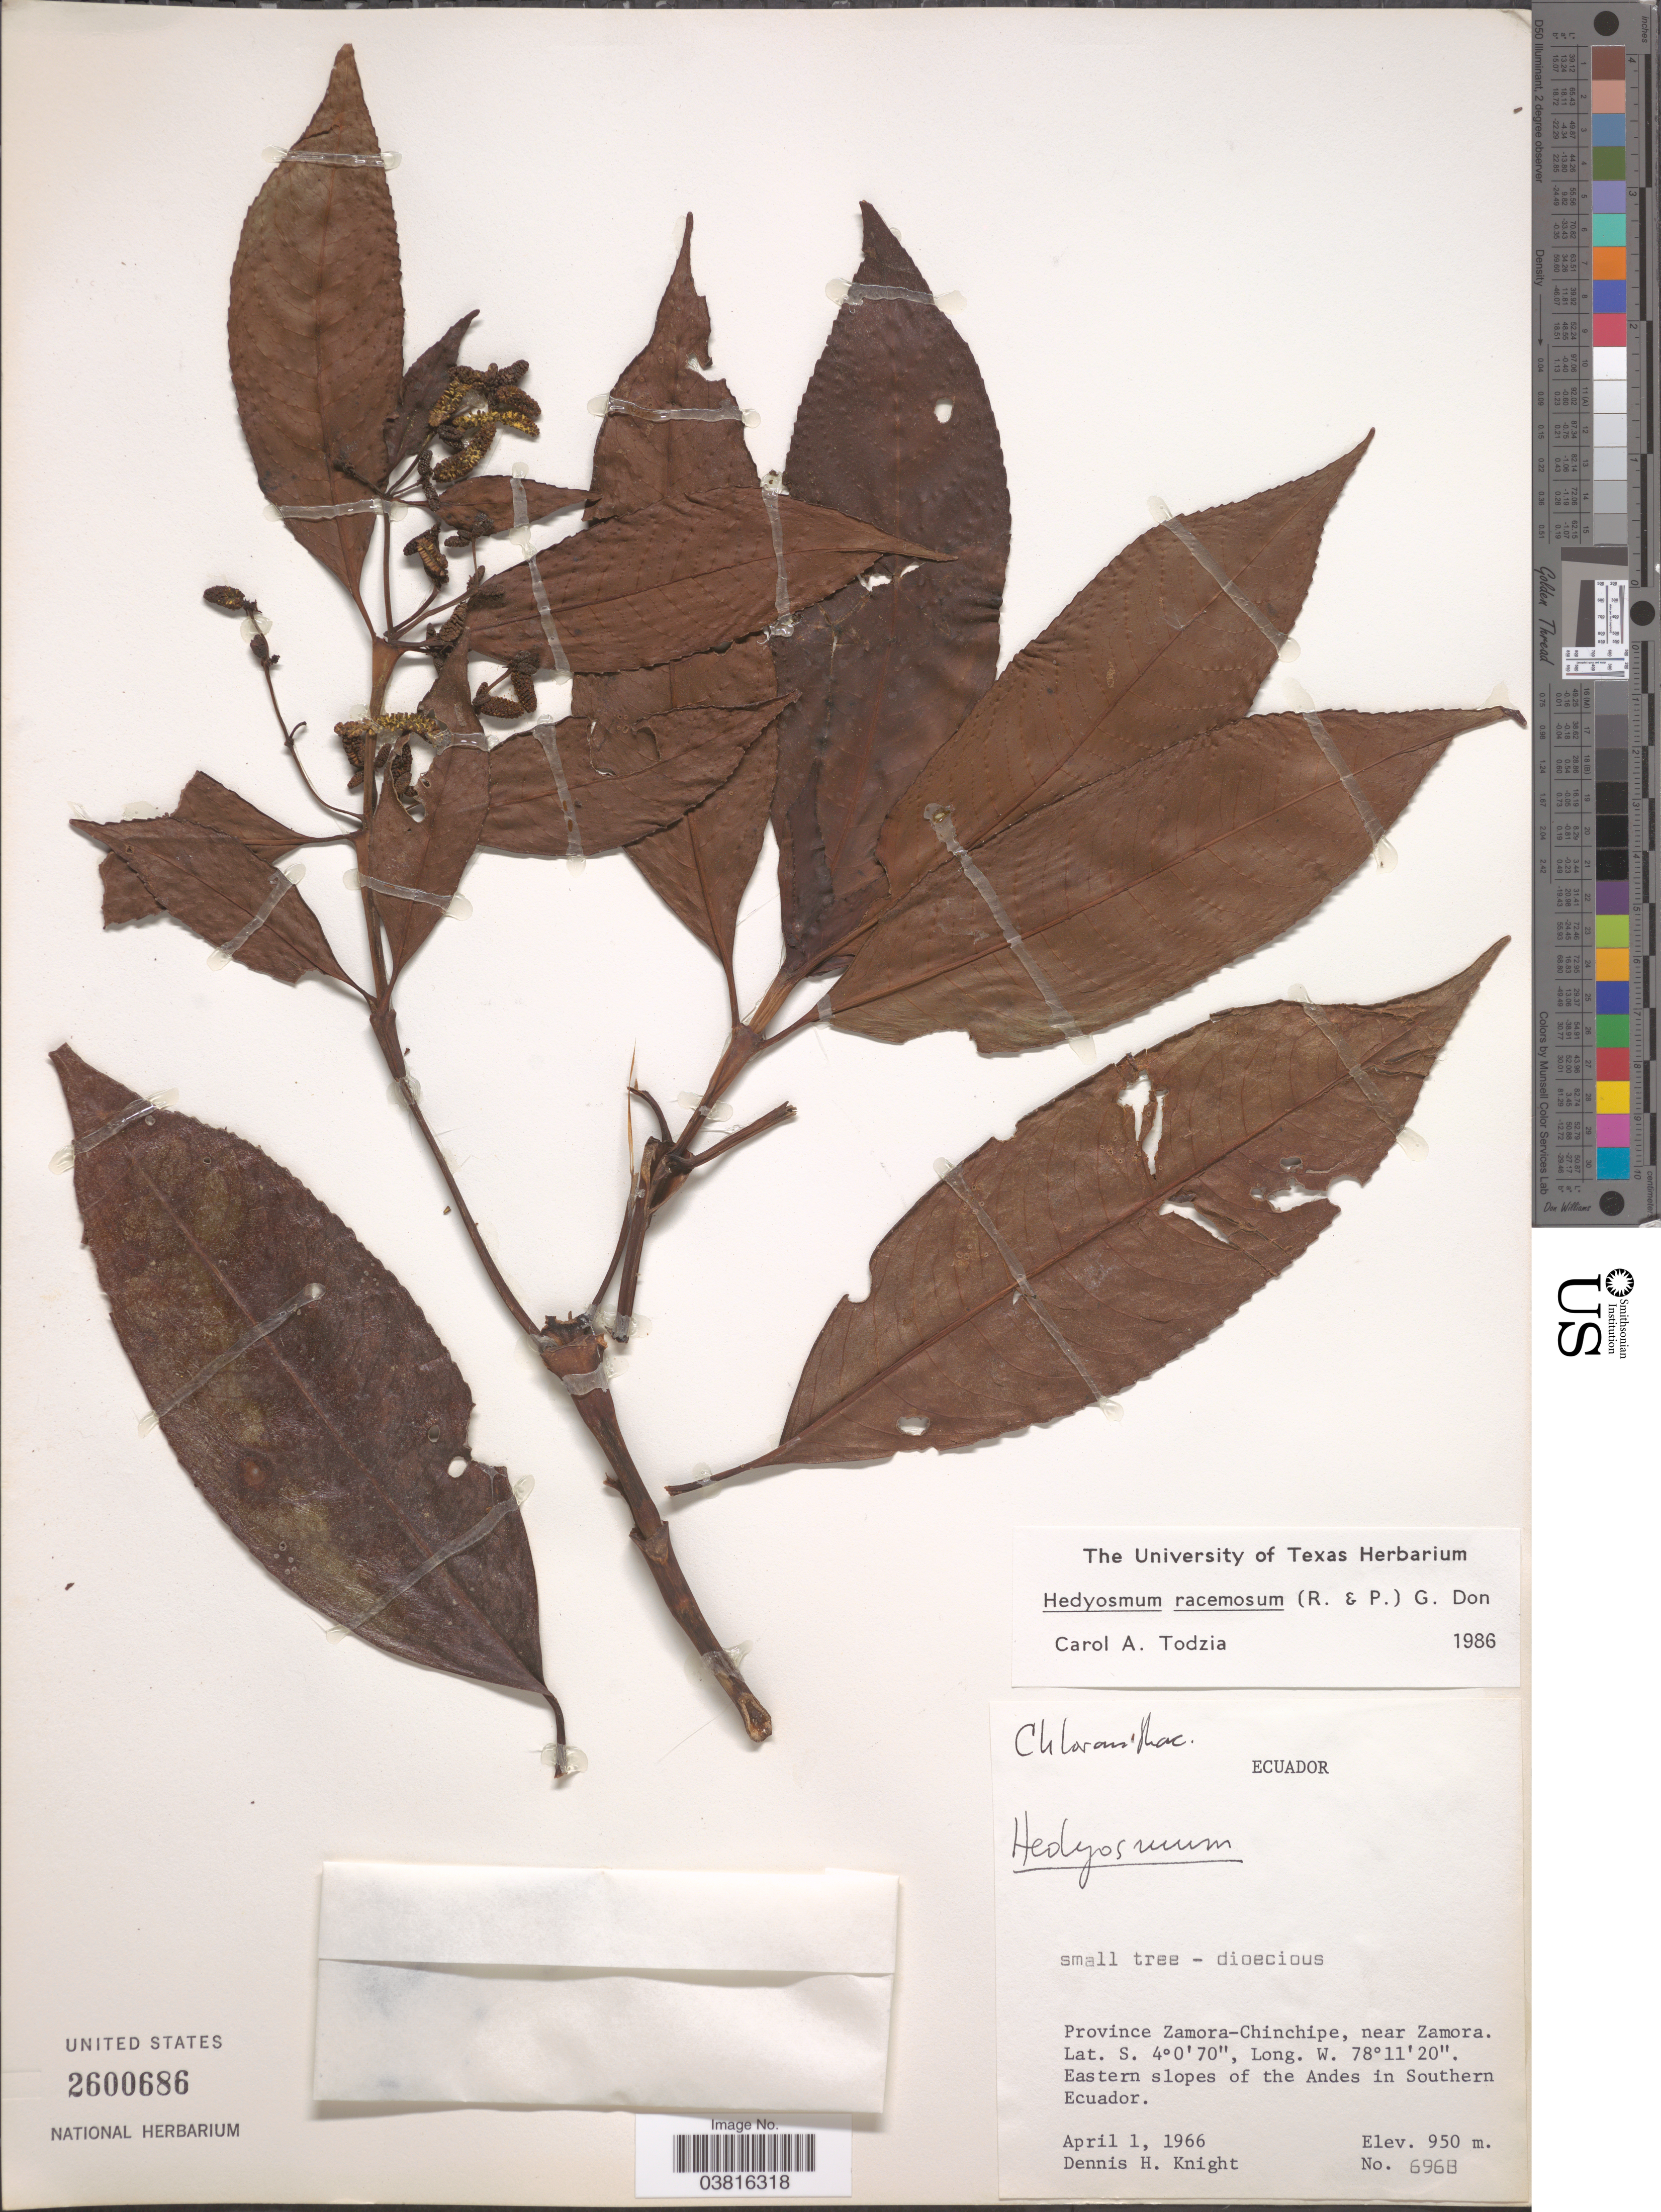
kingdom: Plantae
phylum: Tracheophyta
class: Magnoliopsida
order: Chloranthales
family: Chloranthaceae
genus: Hedyosmum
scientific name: Hedyosmum racemosum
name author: (Ruiz & Pav.) G. Don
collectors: D. Knight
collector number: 696B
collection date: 1966-04-01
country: Ecuador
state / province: Zamora-Chinchipe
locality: Near Zamora. Eastern slopes of the Andes in Southern Ecuador.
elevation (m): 950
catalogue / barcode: US 2600686